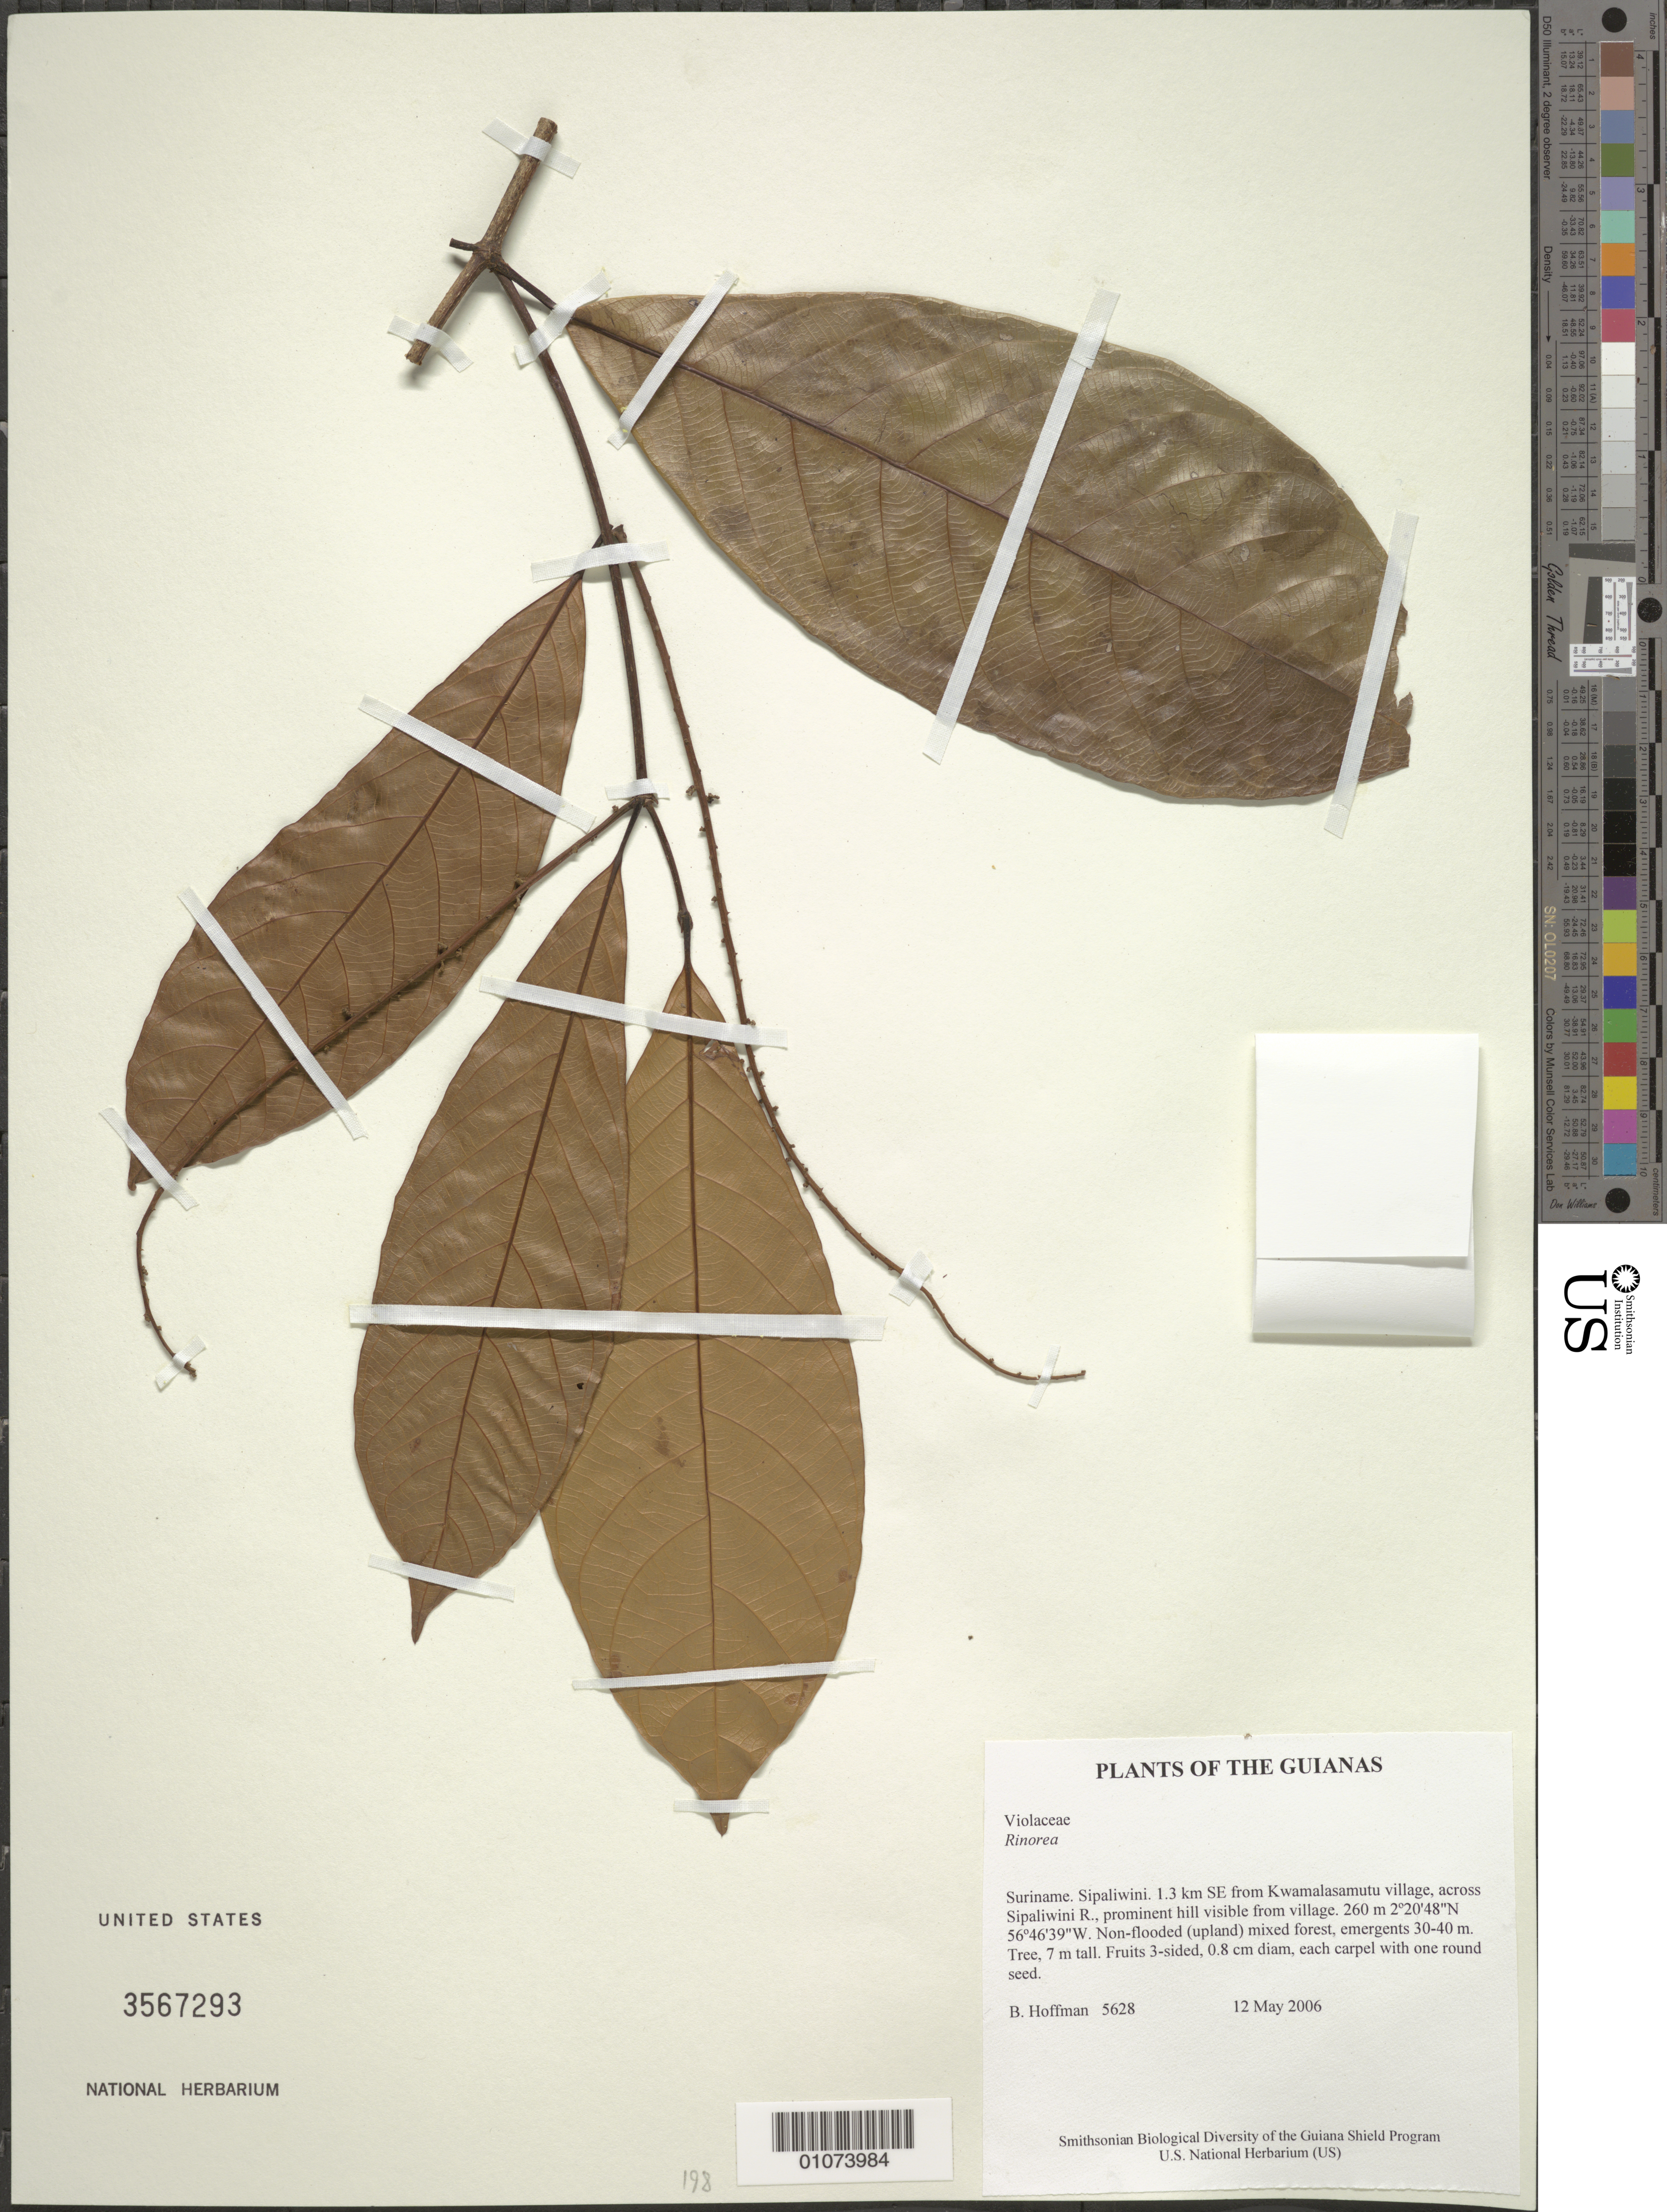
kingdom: Plantae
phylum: Tracheophyta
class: Magnoliopsida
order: Malpighiales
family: Violaceae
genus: Rinorea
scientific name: Rinorea racemosa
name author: (Mart.) Kuntze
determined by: Hoyos-Gomez, S. E.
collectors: B. Hoffman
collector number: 5628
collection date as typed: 12 May 2006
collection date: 2006-05-12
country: Suriname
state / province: Sipaliwini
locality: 1.3 km SE from Kwamalasamutu village, across Sipaliwini R., prominent hill visible from village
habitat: Non-flooded (upland) mixed forest, emergents 30-40 m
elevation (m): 260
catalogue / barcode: US 3567293